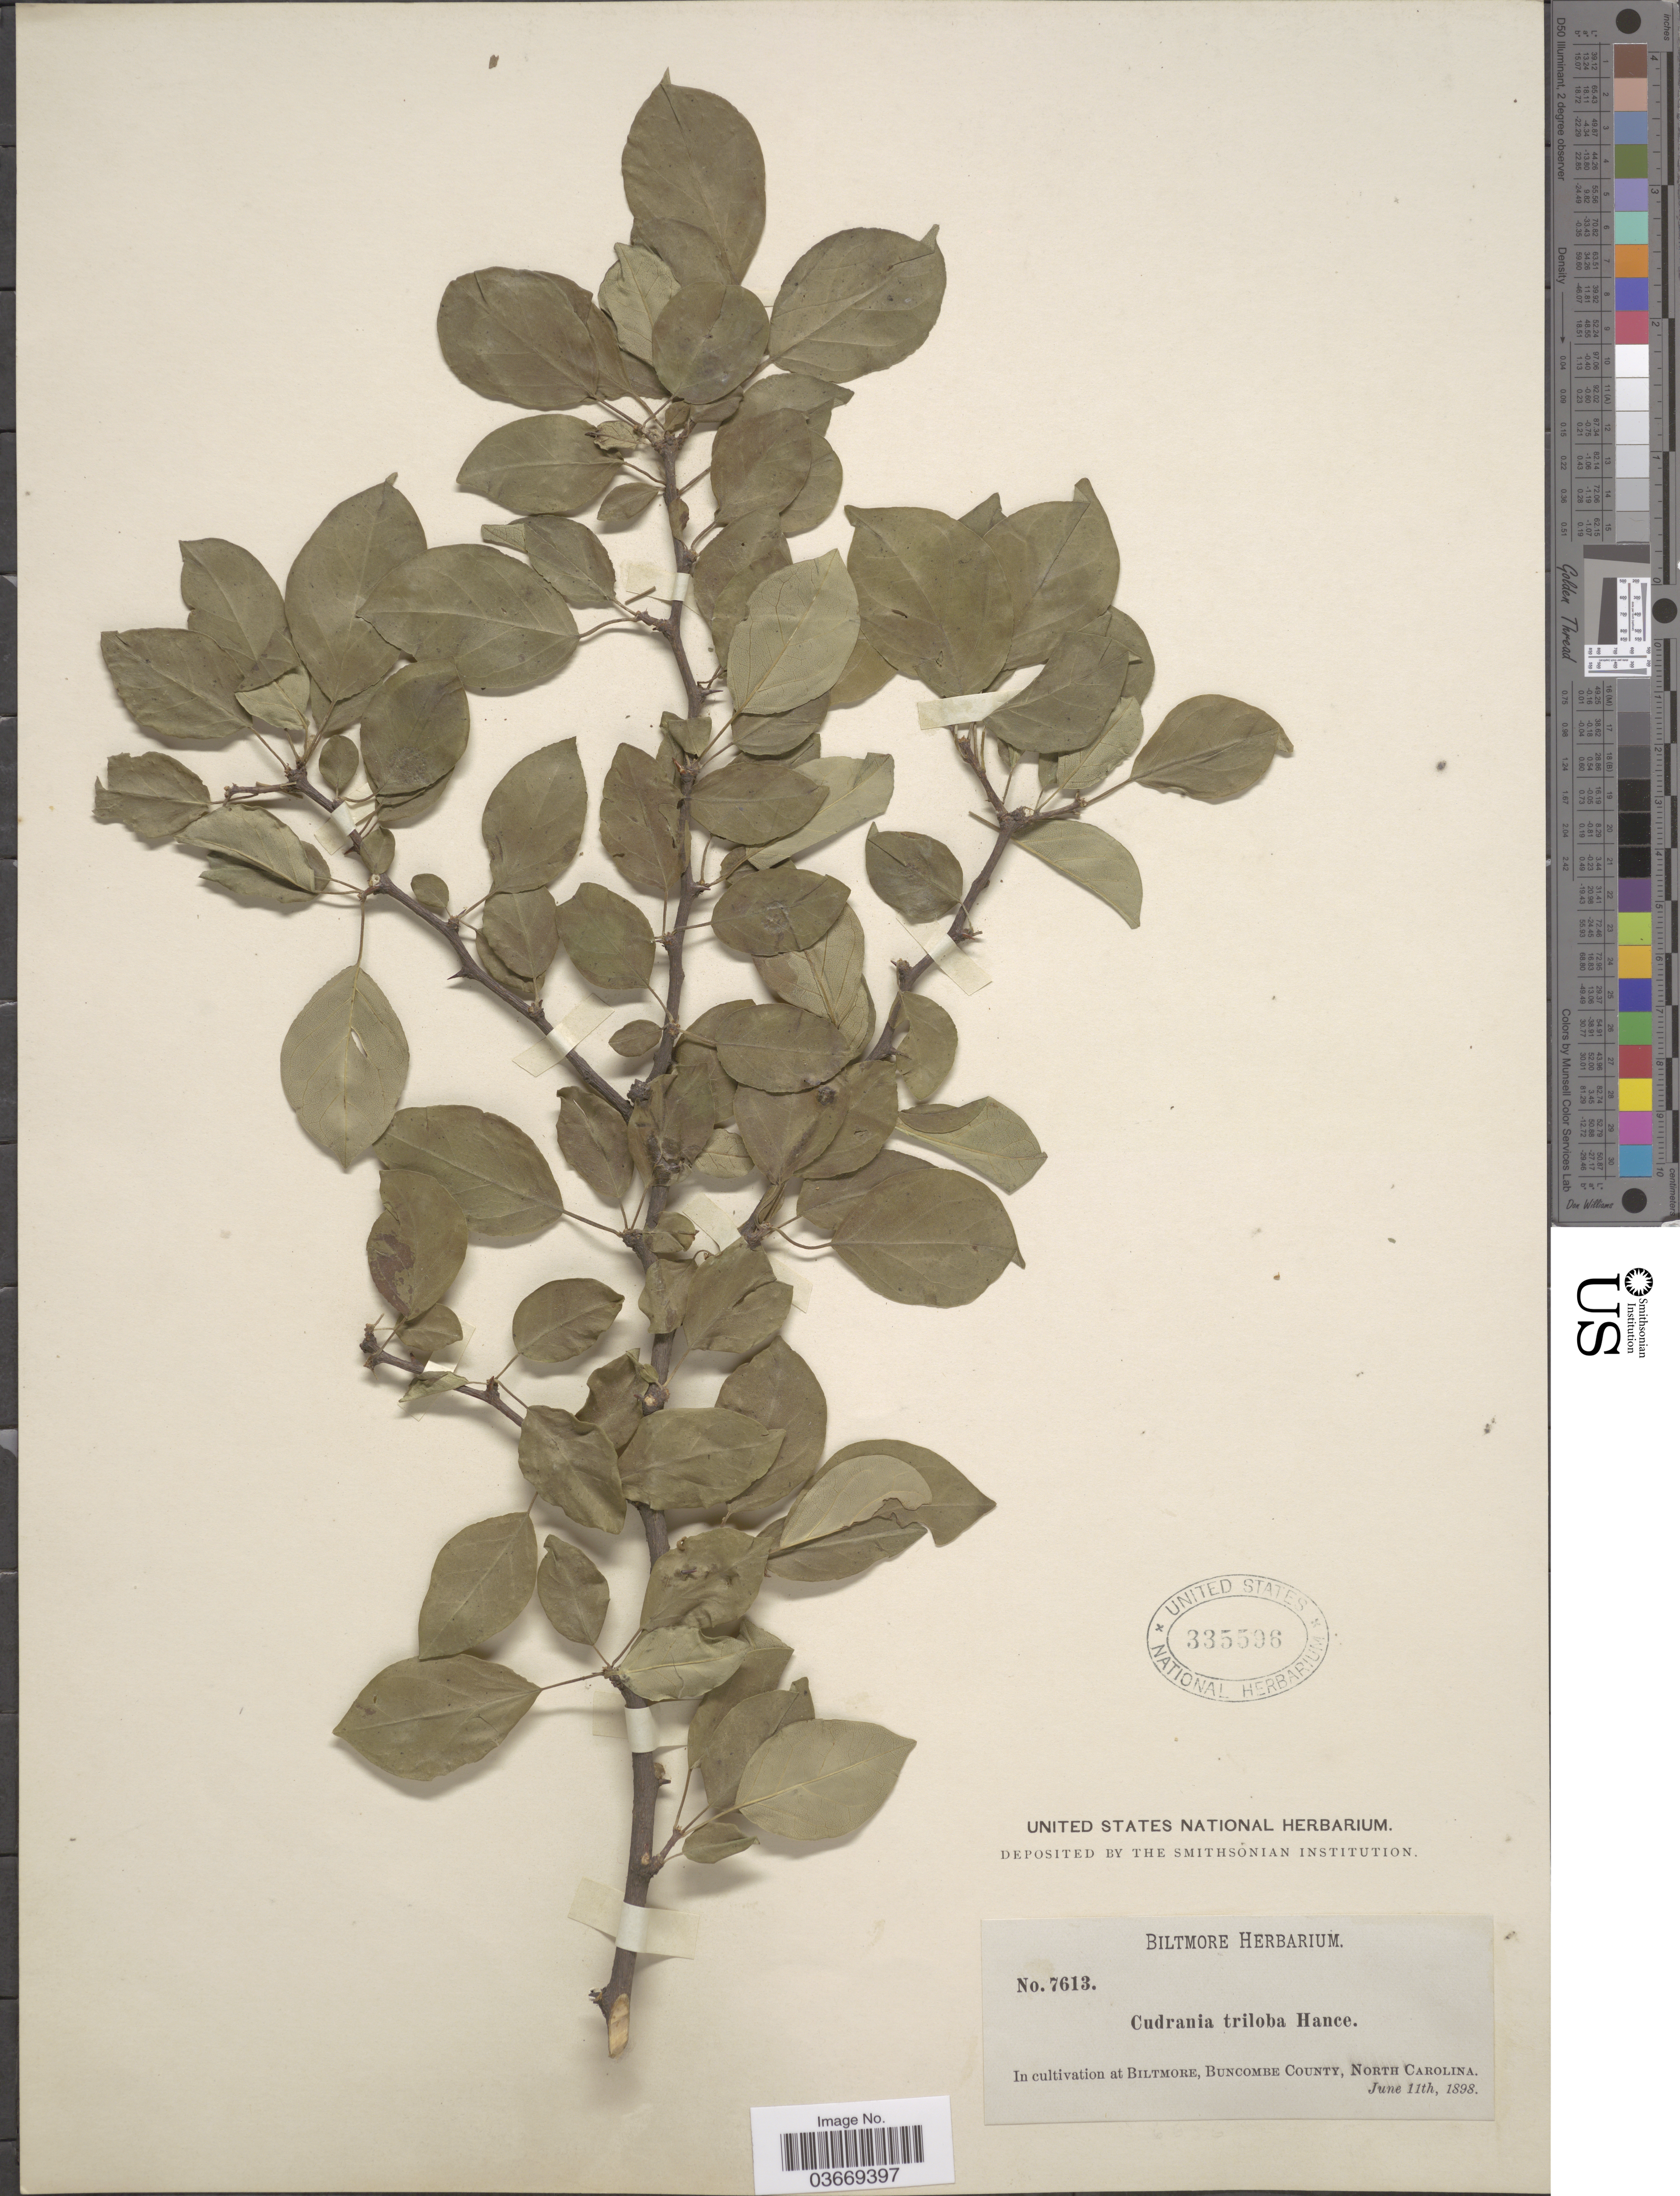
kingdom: Plantae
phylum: Tracheophyta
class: Magnoliopsida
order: Rosales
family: Moraceae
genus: Maclura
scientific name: Maclura tricuspidata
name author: Carrière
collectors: ex herb. Biltmore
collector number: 7613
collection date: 1898-06-11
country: United States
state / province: North Carolina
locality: In cultivation at Biltmore, Buncombe County.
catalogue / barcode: US 335506